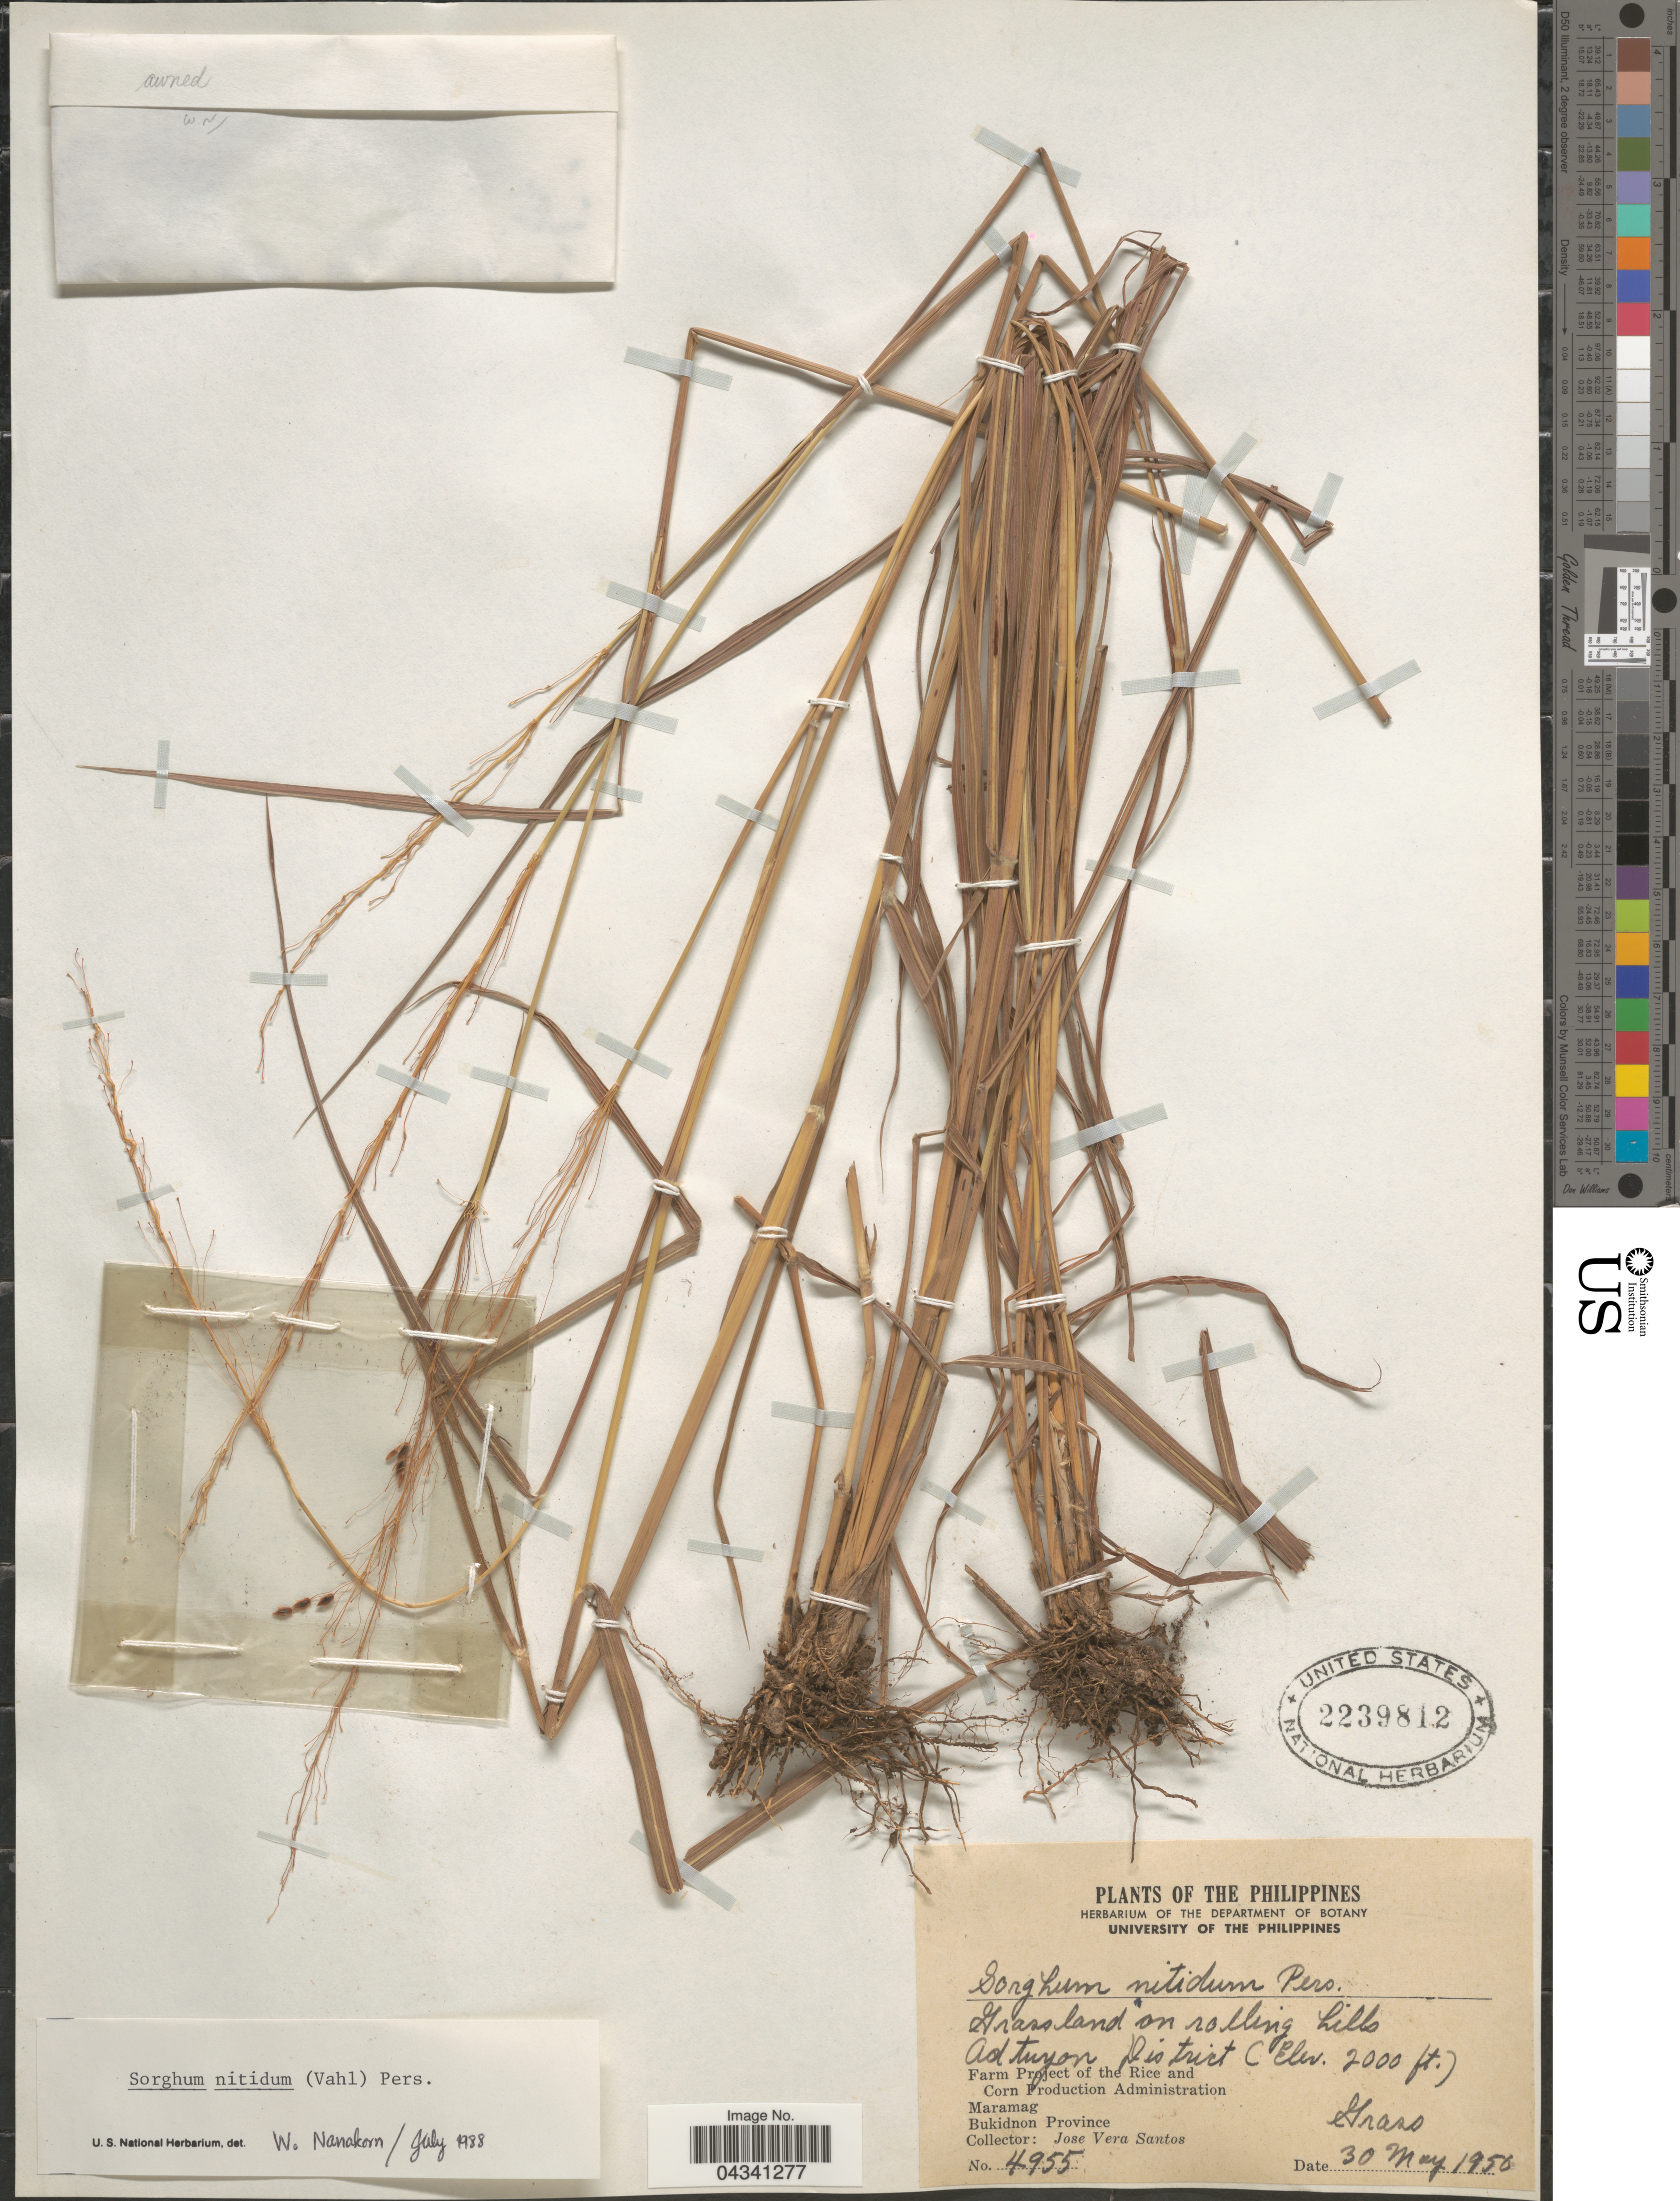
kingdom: Plantae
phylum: Tracheophyta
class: Liliopsida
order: Poales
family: Poaceae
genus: Sorghum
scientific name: Sorghum nitidum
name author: (Vahl) Pers.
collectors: J. V. Santos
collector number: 4955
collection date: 1956-05-30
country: Philippines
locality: Ad tuyon District. Farm Project of the Rice and Corn Production Administration. Maramag. Bukidnon Province.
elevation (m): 610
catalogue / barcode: US 2239812